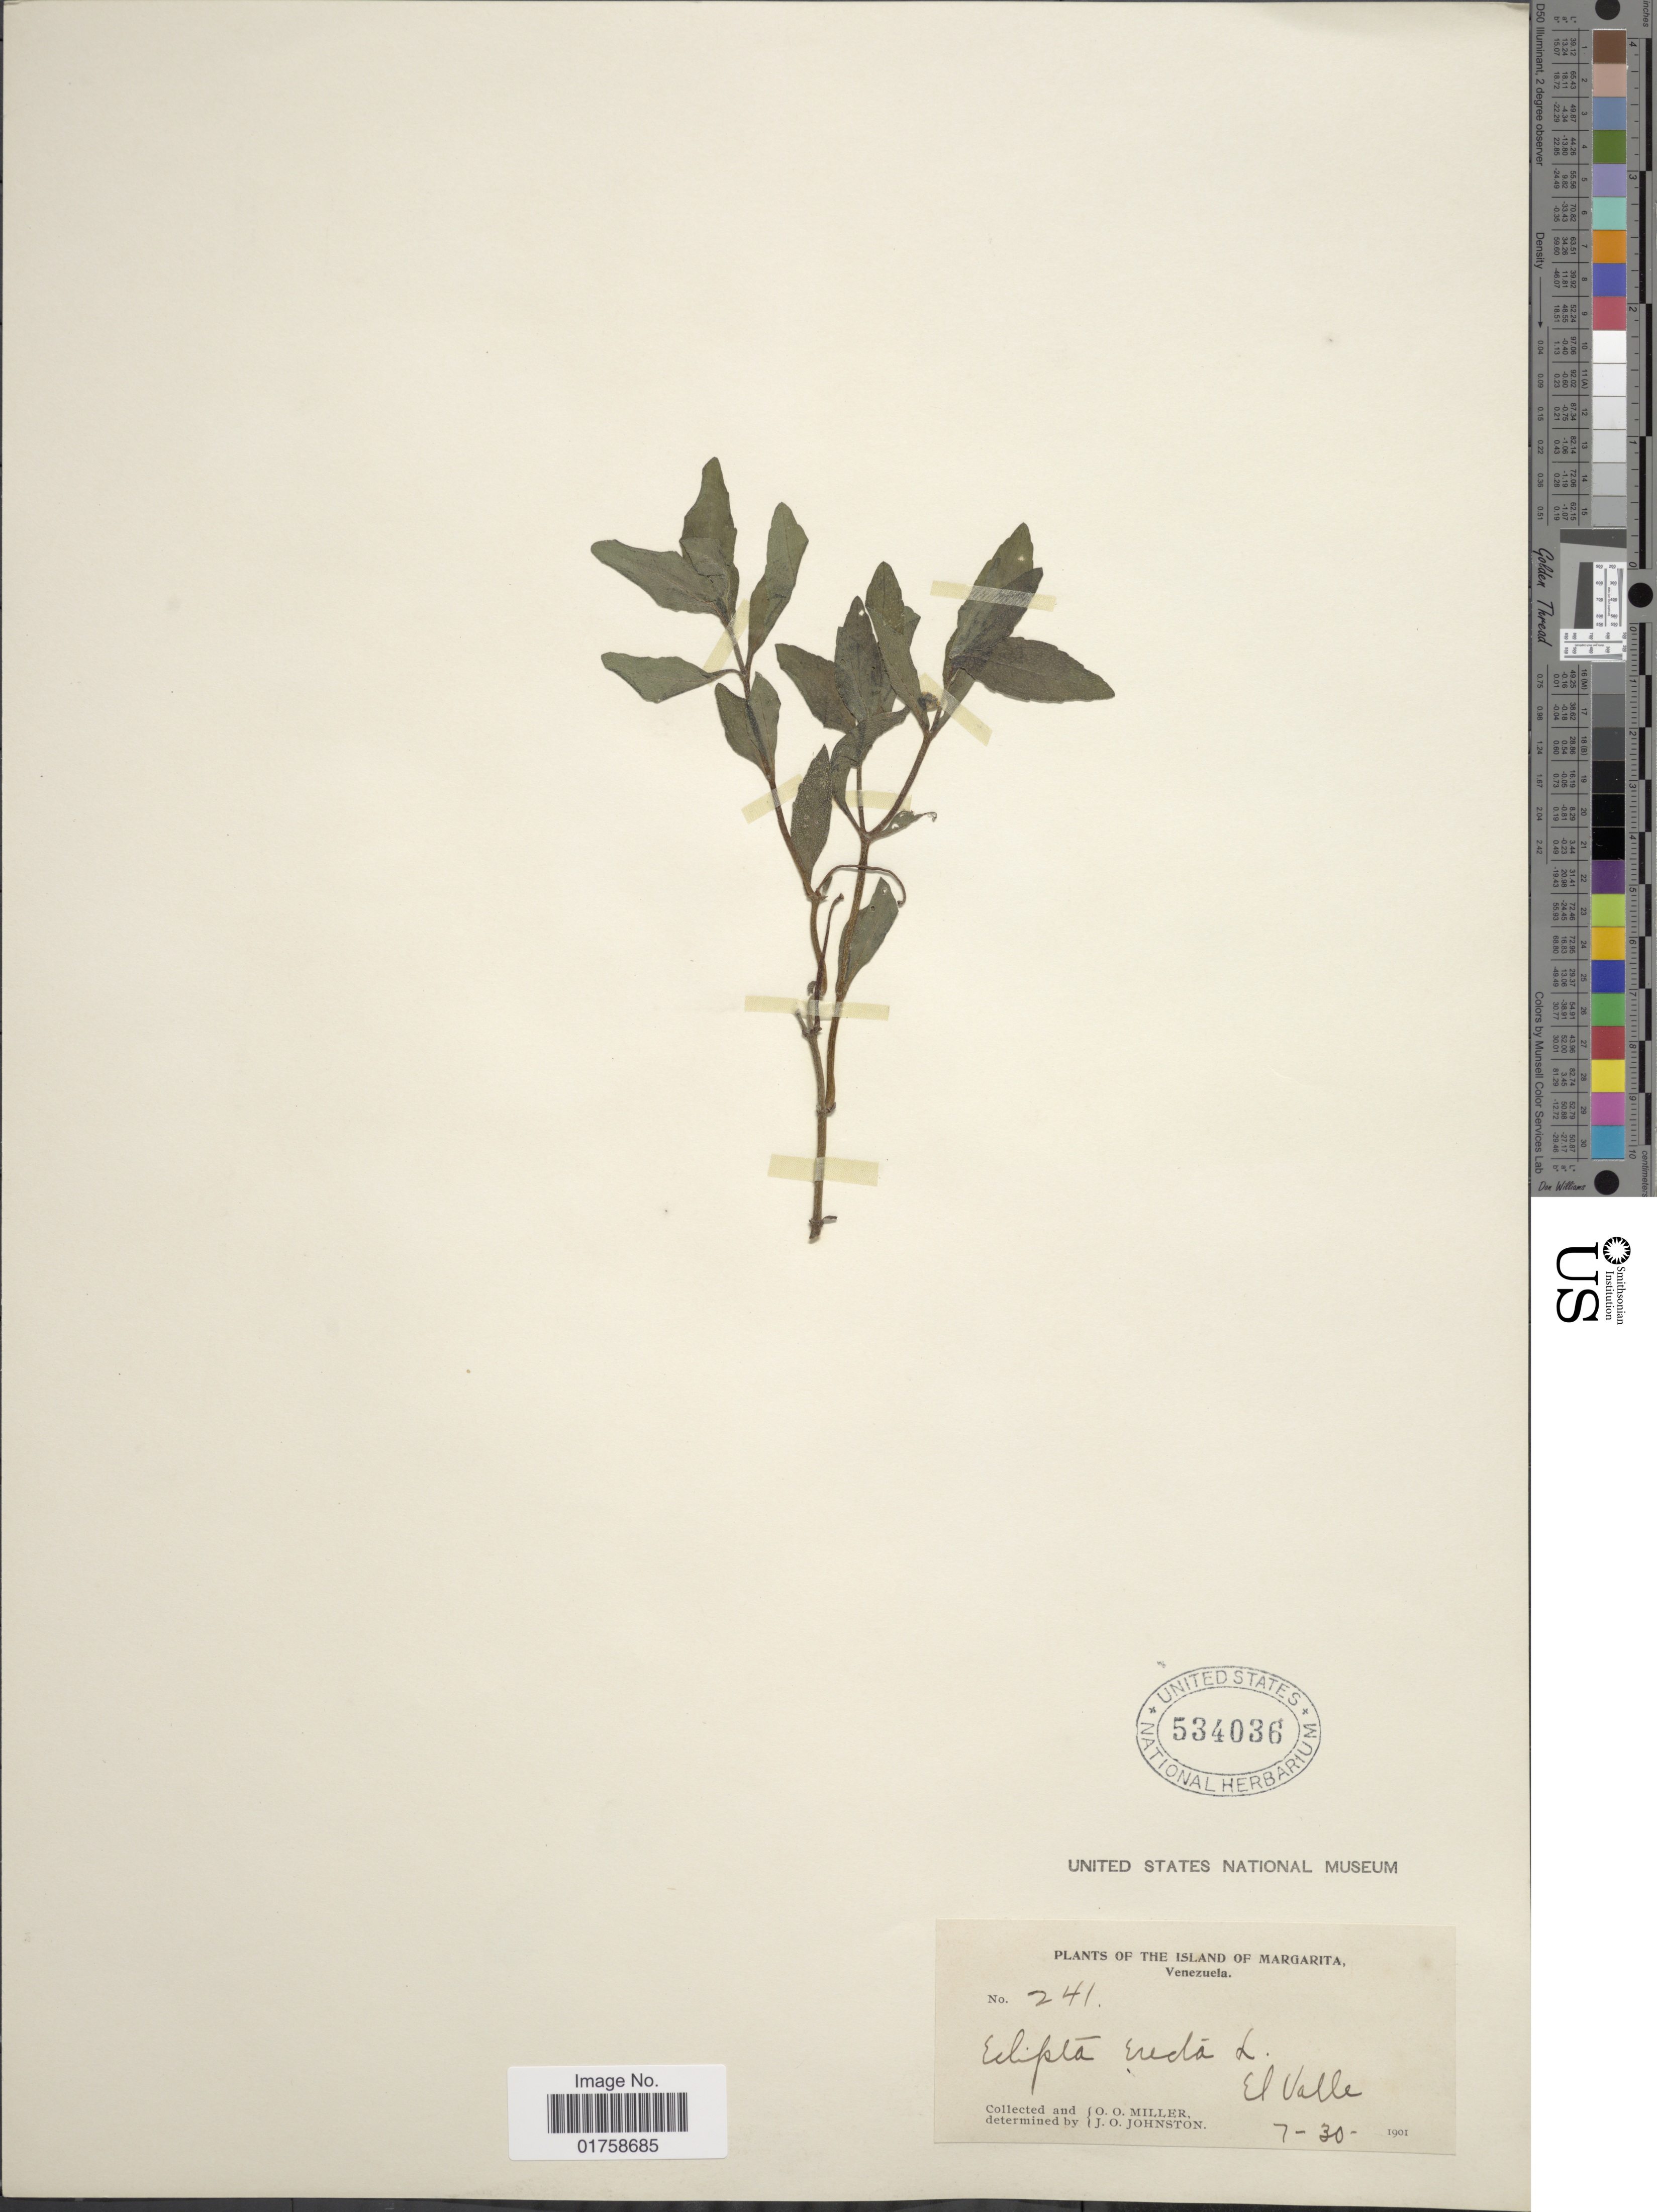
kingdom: Plantae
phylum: Tracheophyta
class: Magnoliopsida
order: Asterales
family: Asteraceae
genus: Eclipta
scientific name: Eclipta alba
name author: (L.) Hassk.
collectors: O. O. Miller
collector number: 241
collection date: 1907-07-30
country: Venezuela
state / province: Nueva Esparta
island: Margarita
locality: Island of Margarita, Venezuela. El Valle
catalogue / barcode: US 534036